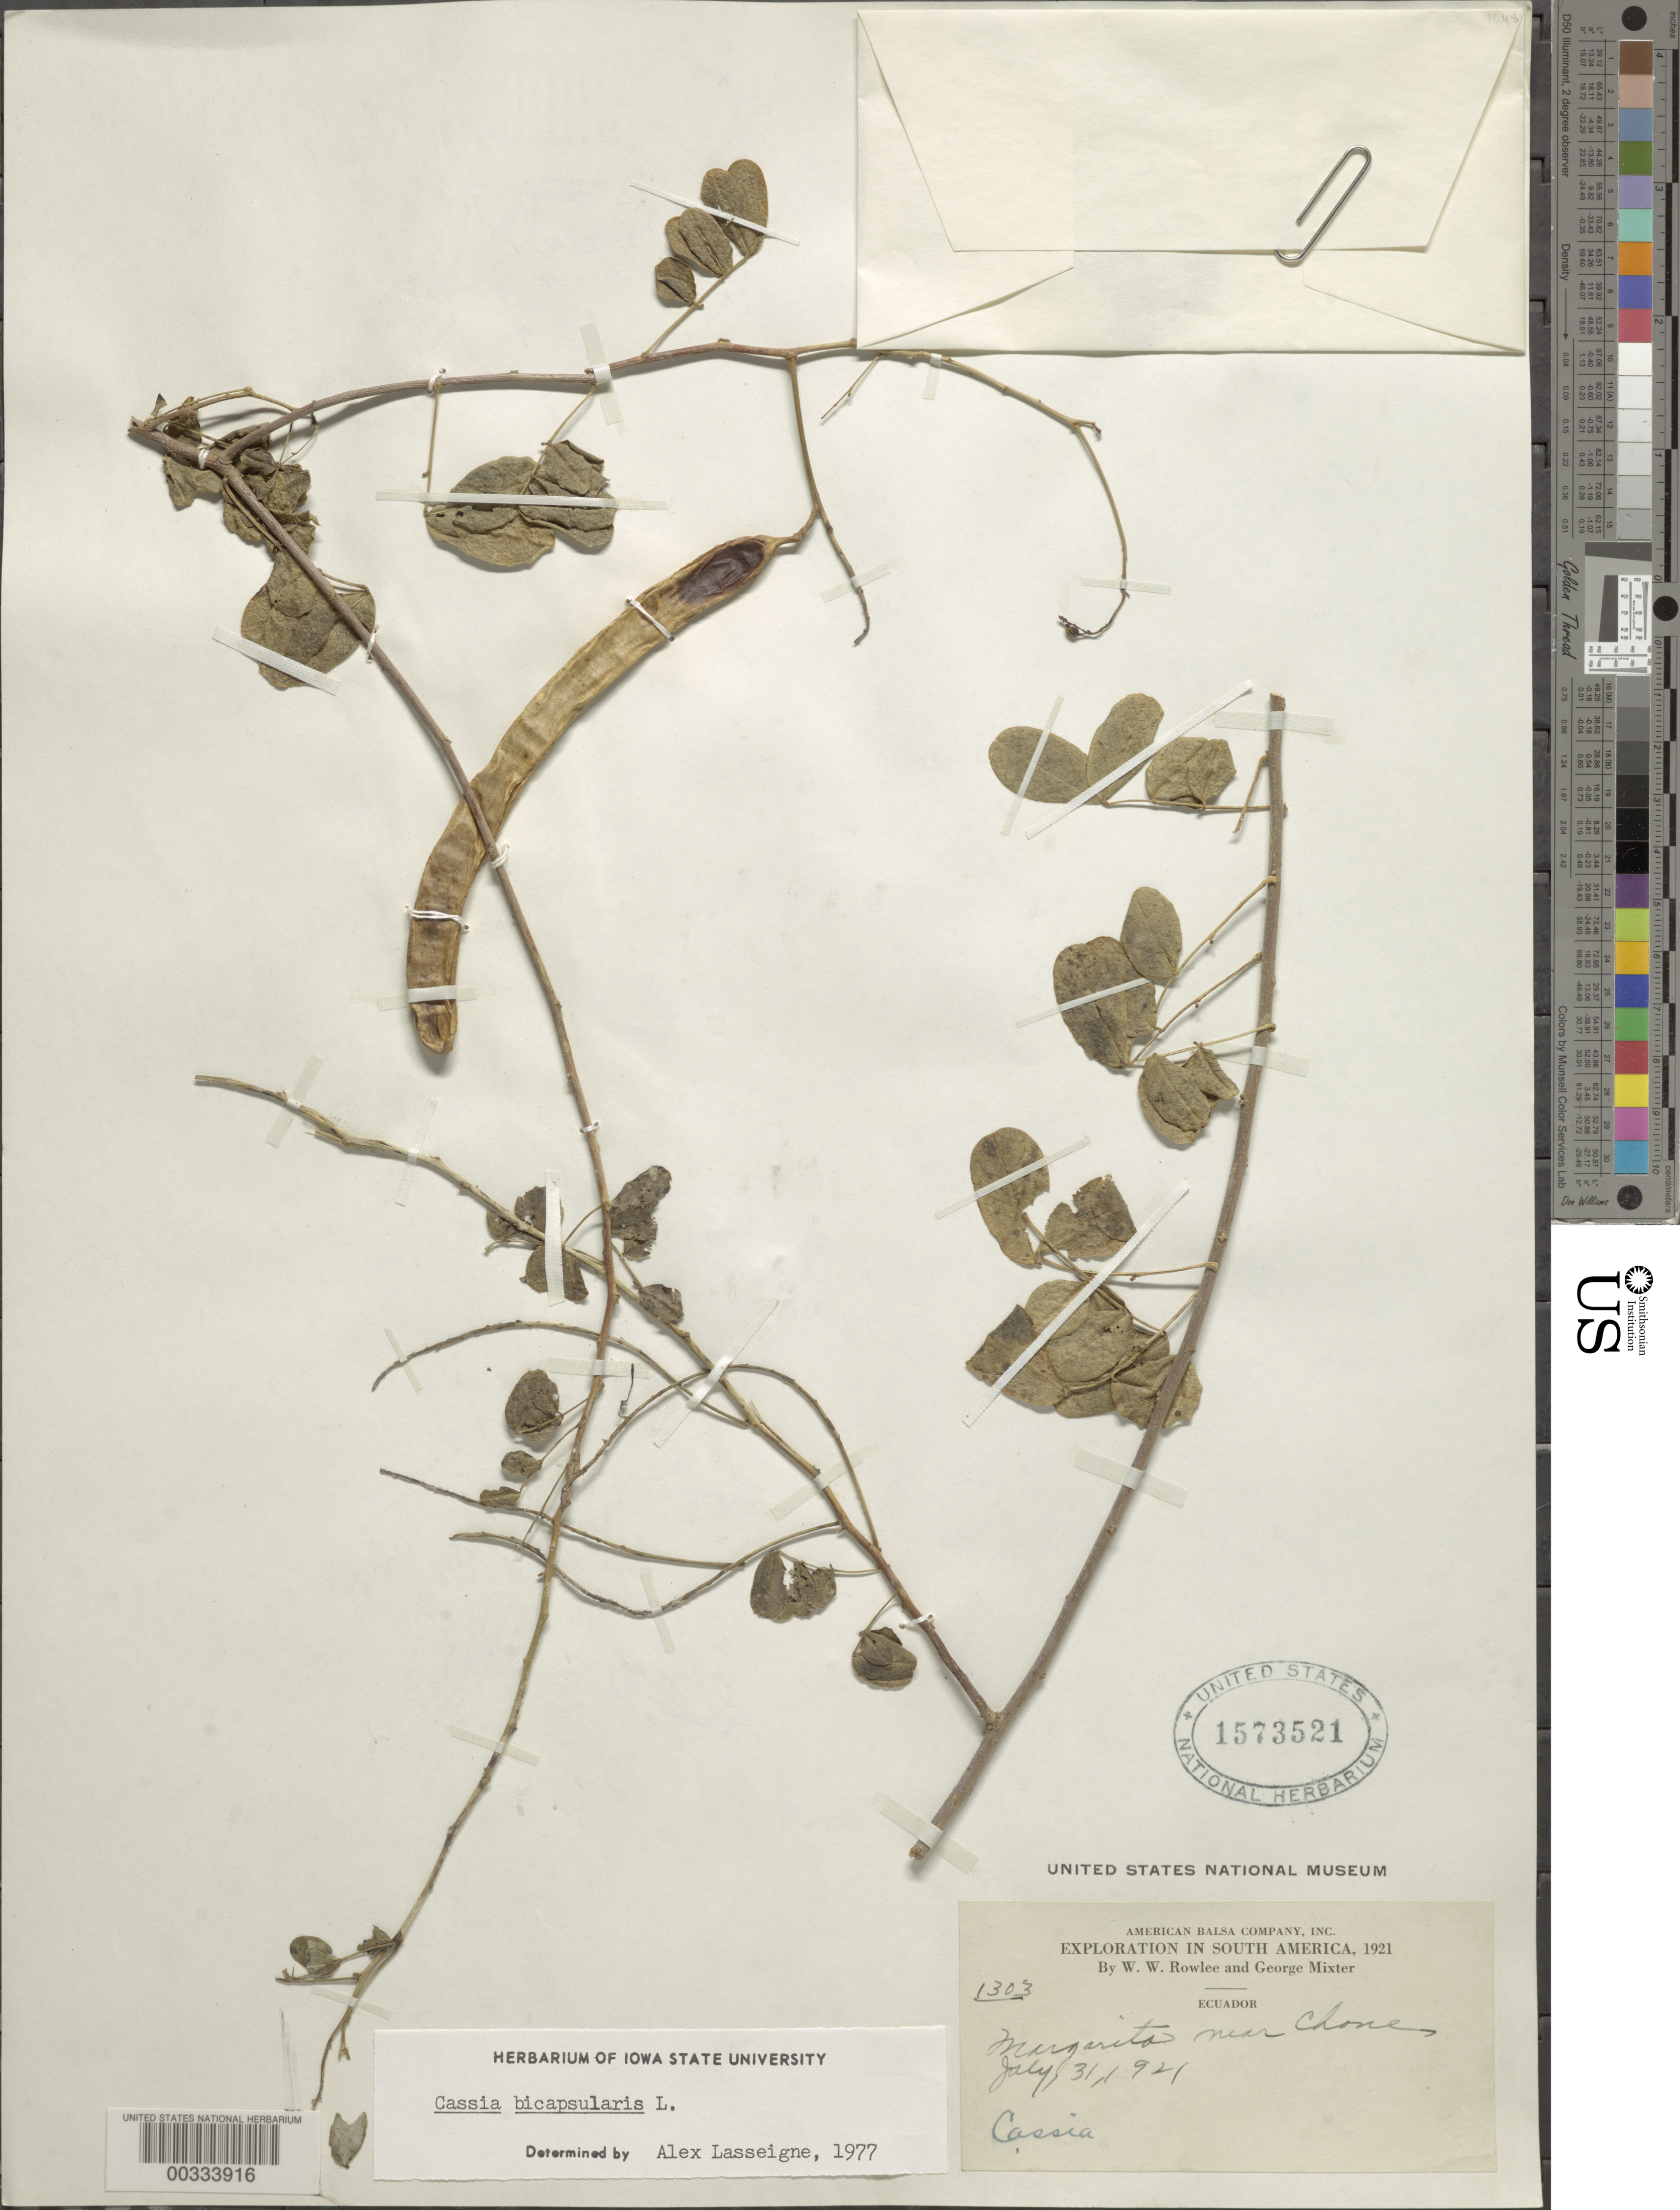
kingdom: Plantae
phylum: Tracheophyta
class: Magnoliopsida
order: Fabales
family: Fabaceae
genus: Senna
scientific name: Senna bicapsularis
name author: (L.) Roxb.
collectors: W. W. Rowlee & G. Mixter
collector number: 1303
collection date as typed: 31 Jul 1921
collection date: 1921-07-31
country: Ecuador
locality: Margarita near Chone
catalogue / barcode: US 1573521